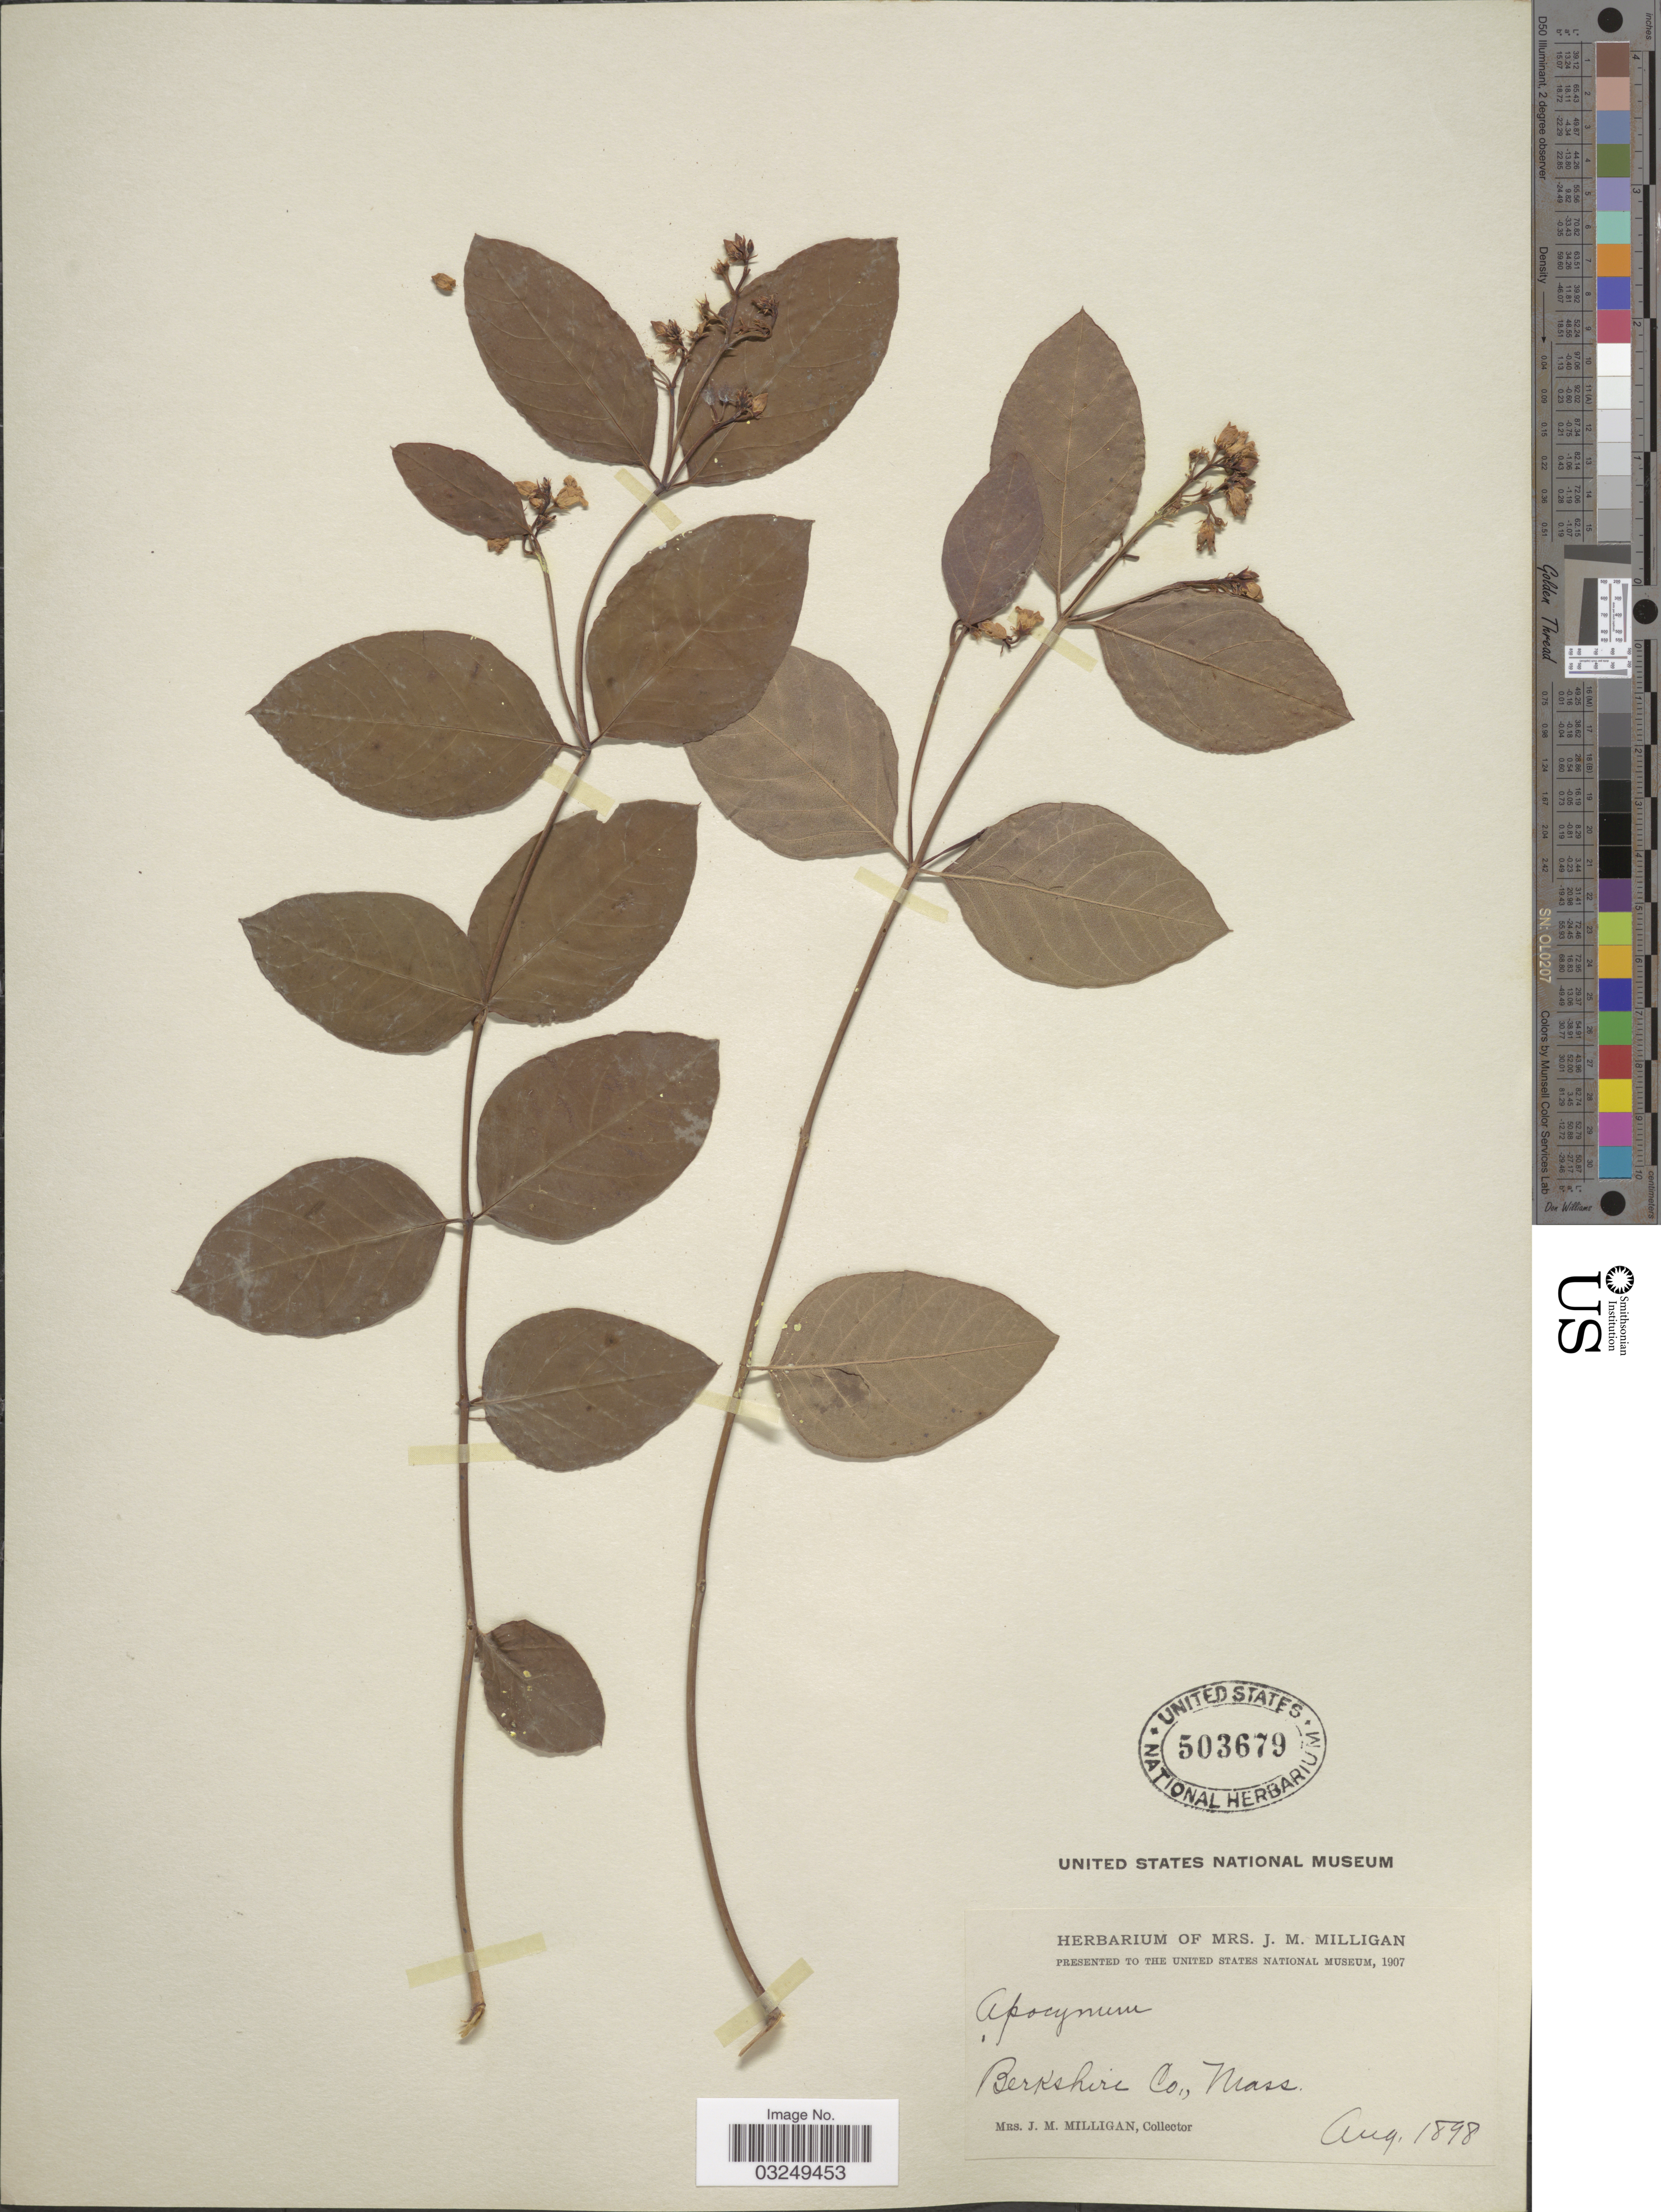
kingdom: Plantae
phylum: Tracheophyta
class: Magnoliopsida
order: Gentianales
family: Apocynaceae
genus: Apocynum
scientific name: Apocynum androsaemifolium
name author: L.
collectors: J. Milligan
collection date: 1898-08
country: United States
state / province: Massachusetts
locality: Berkshire Co., Mass.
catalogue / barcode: US 503679